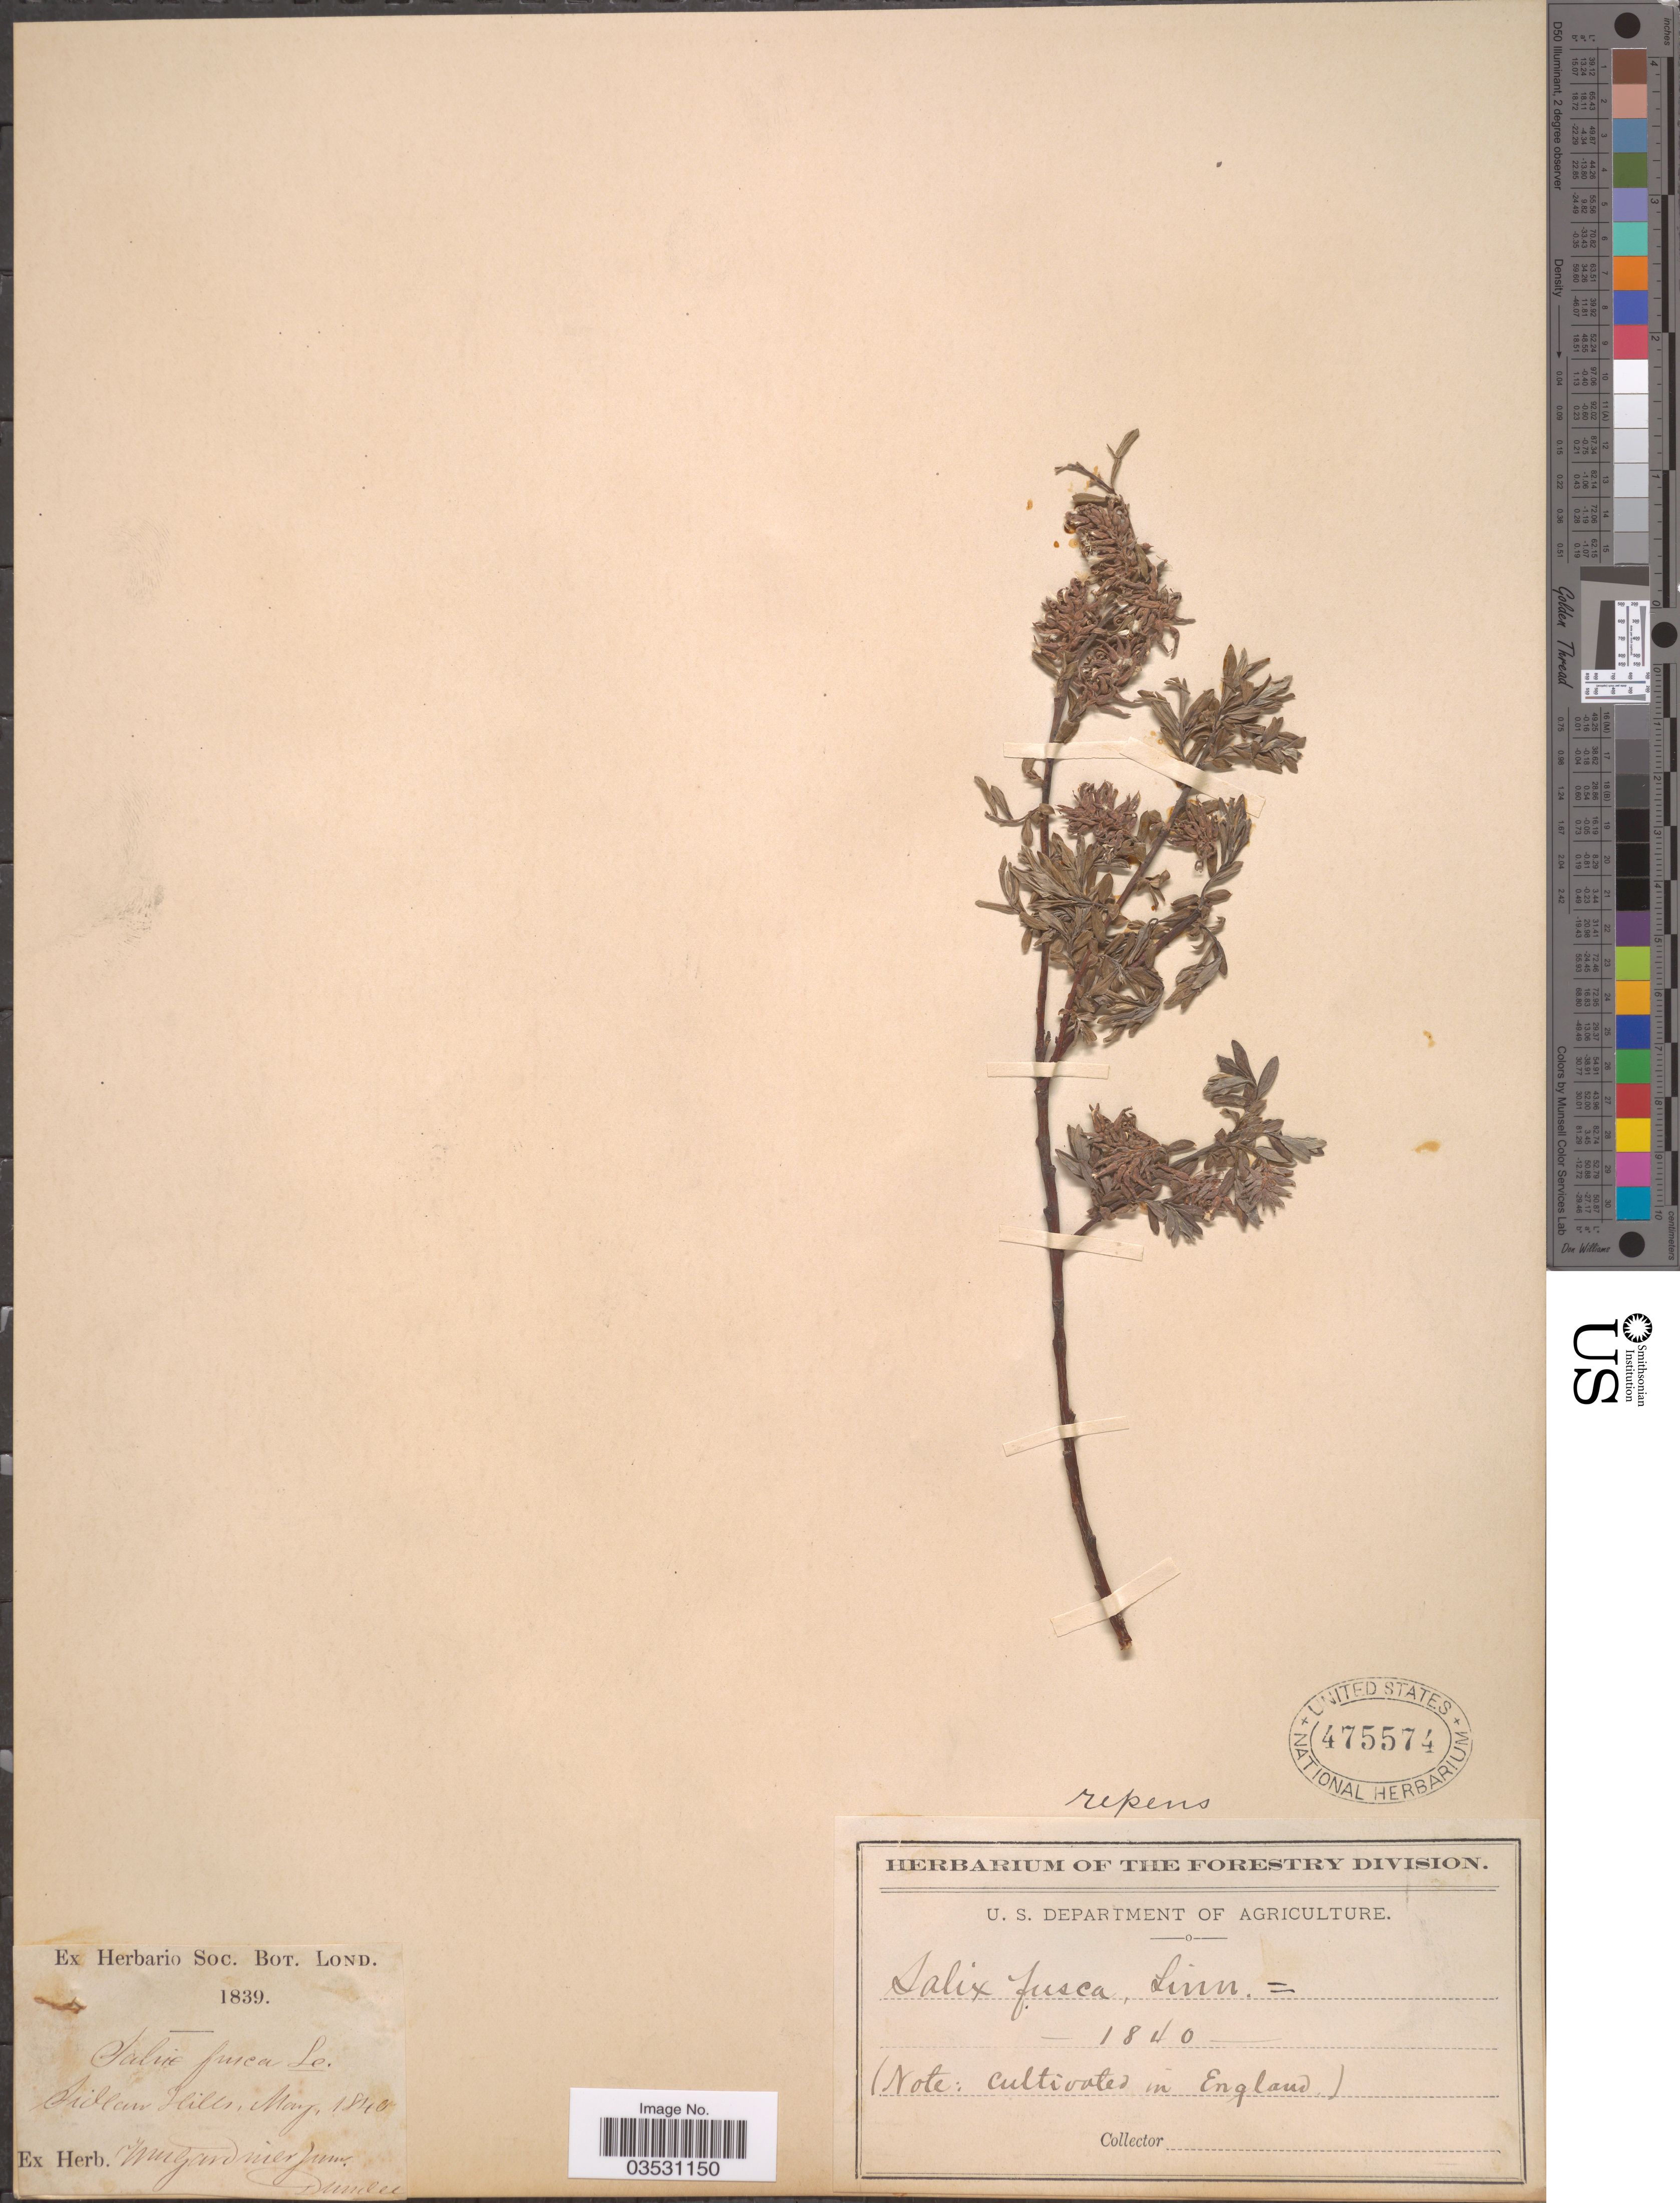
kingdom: Plantae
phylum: Tracheophyta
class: Magnoliopsida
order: Malpighiales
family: Salicaceae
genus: Salix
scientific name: Salix repens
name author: L.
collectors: Ex Herb. Wm. Gardnier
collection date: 1840-05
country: United Kingdom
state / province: Scotland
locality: Sidlaw Hills. (Note: cultivated in England).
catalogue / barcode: US 475574